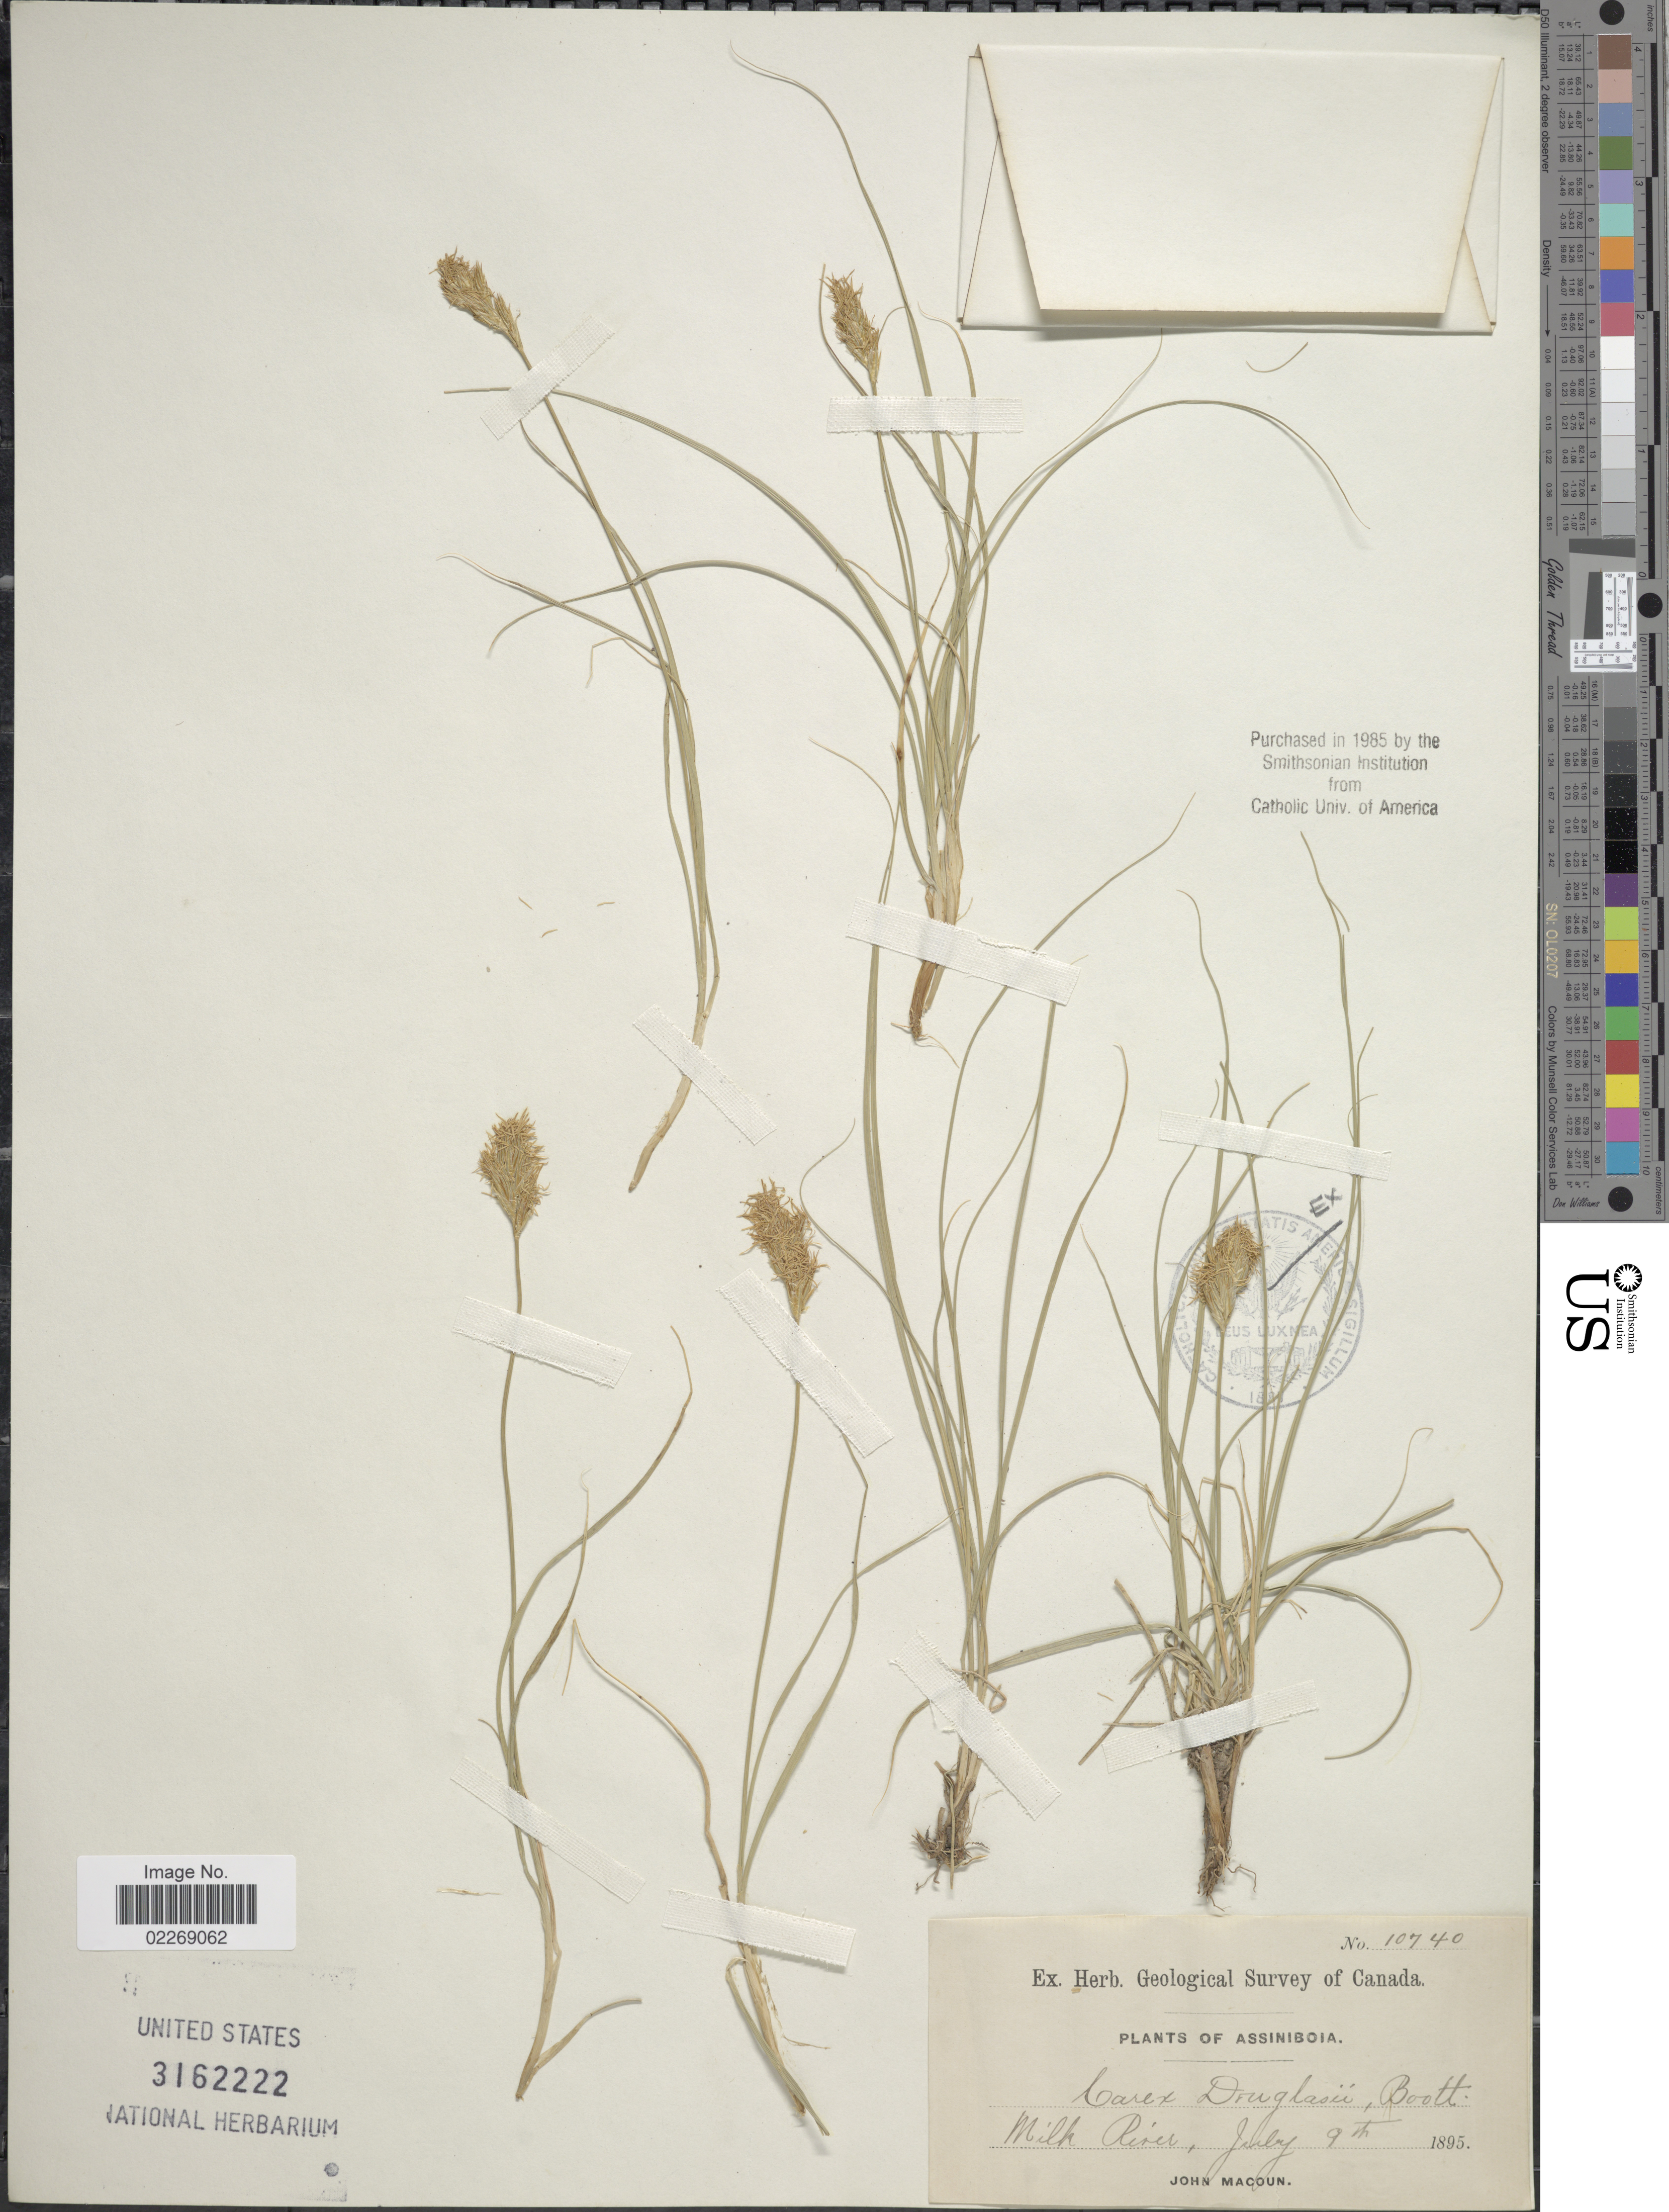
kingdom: Plantae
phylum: Tracheophyta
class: Liliopsida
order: Poales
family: Cyperaceae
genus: Carex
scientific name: Carex douglasii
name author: Boott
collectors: J. Macoun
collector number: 10740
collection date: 1895-07-09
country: Canada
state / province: Saskatchewan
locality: Assiniboia. Milk River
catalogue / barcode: US 3162222